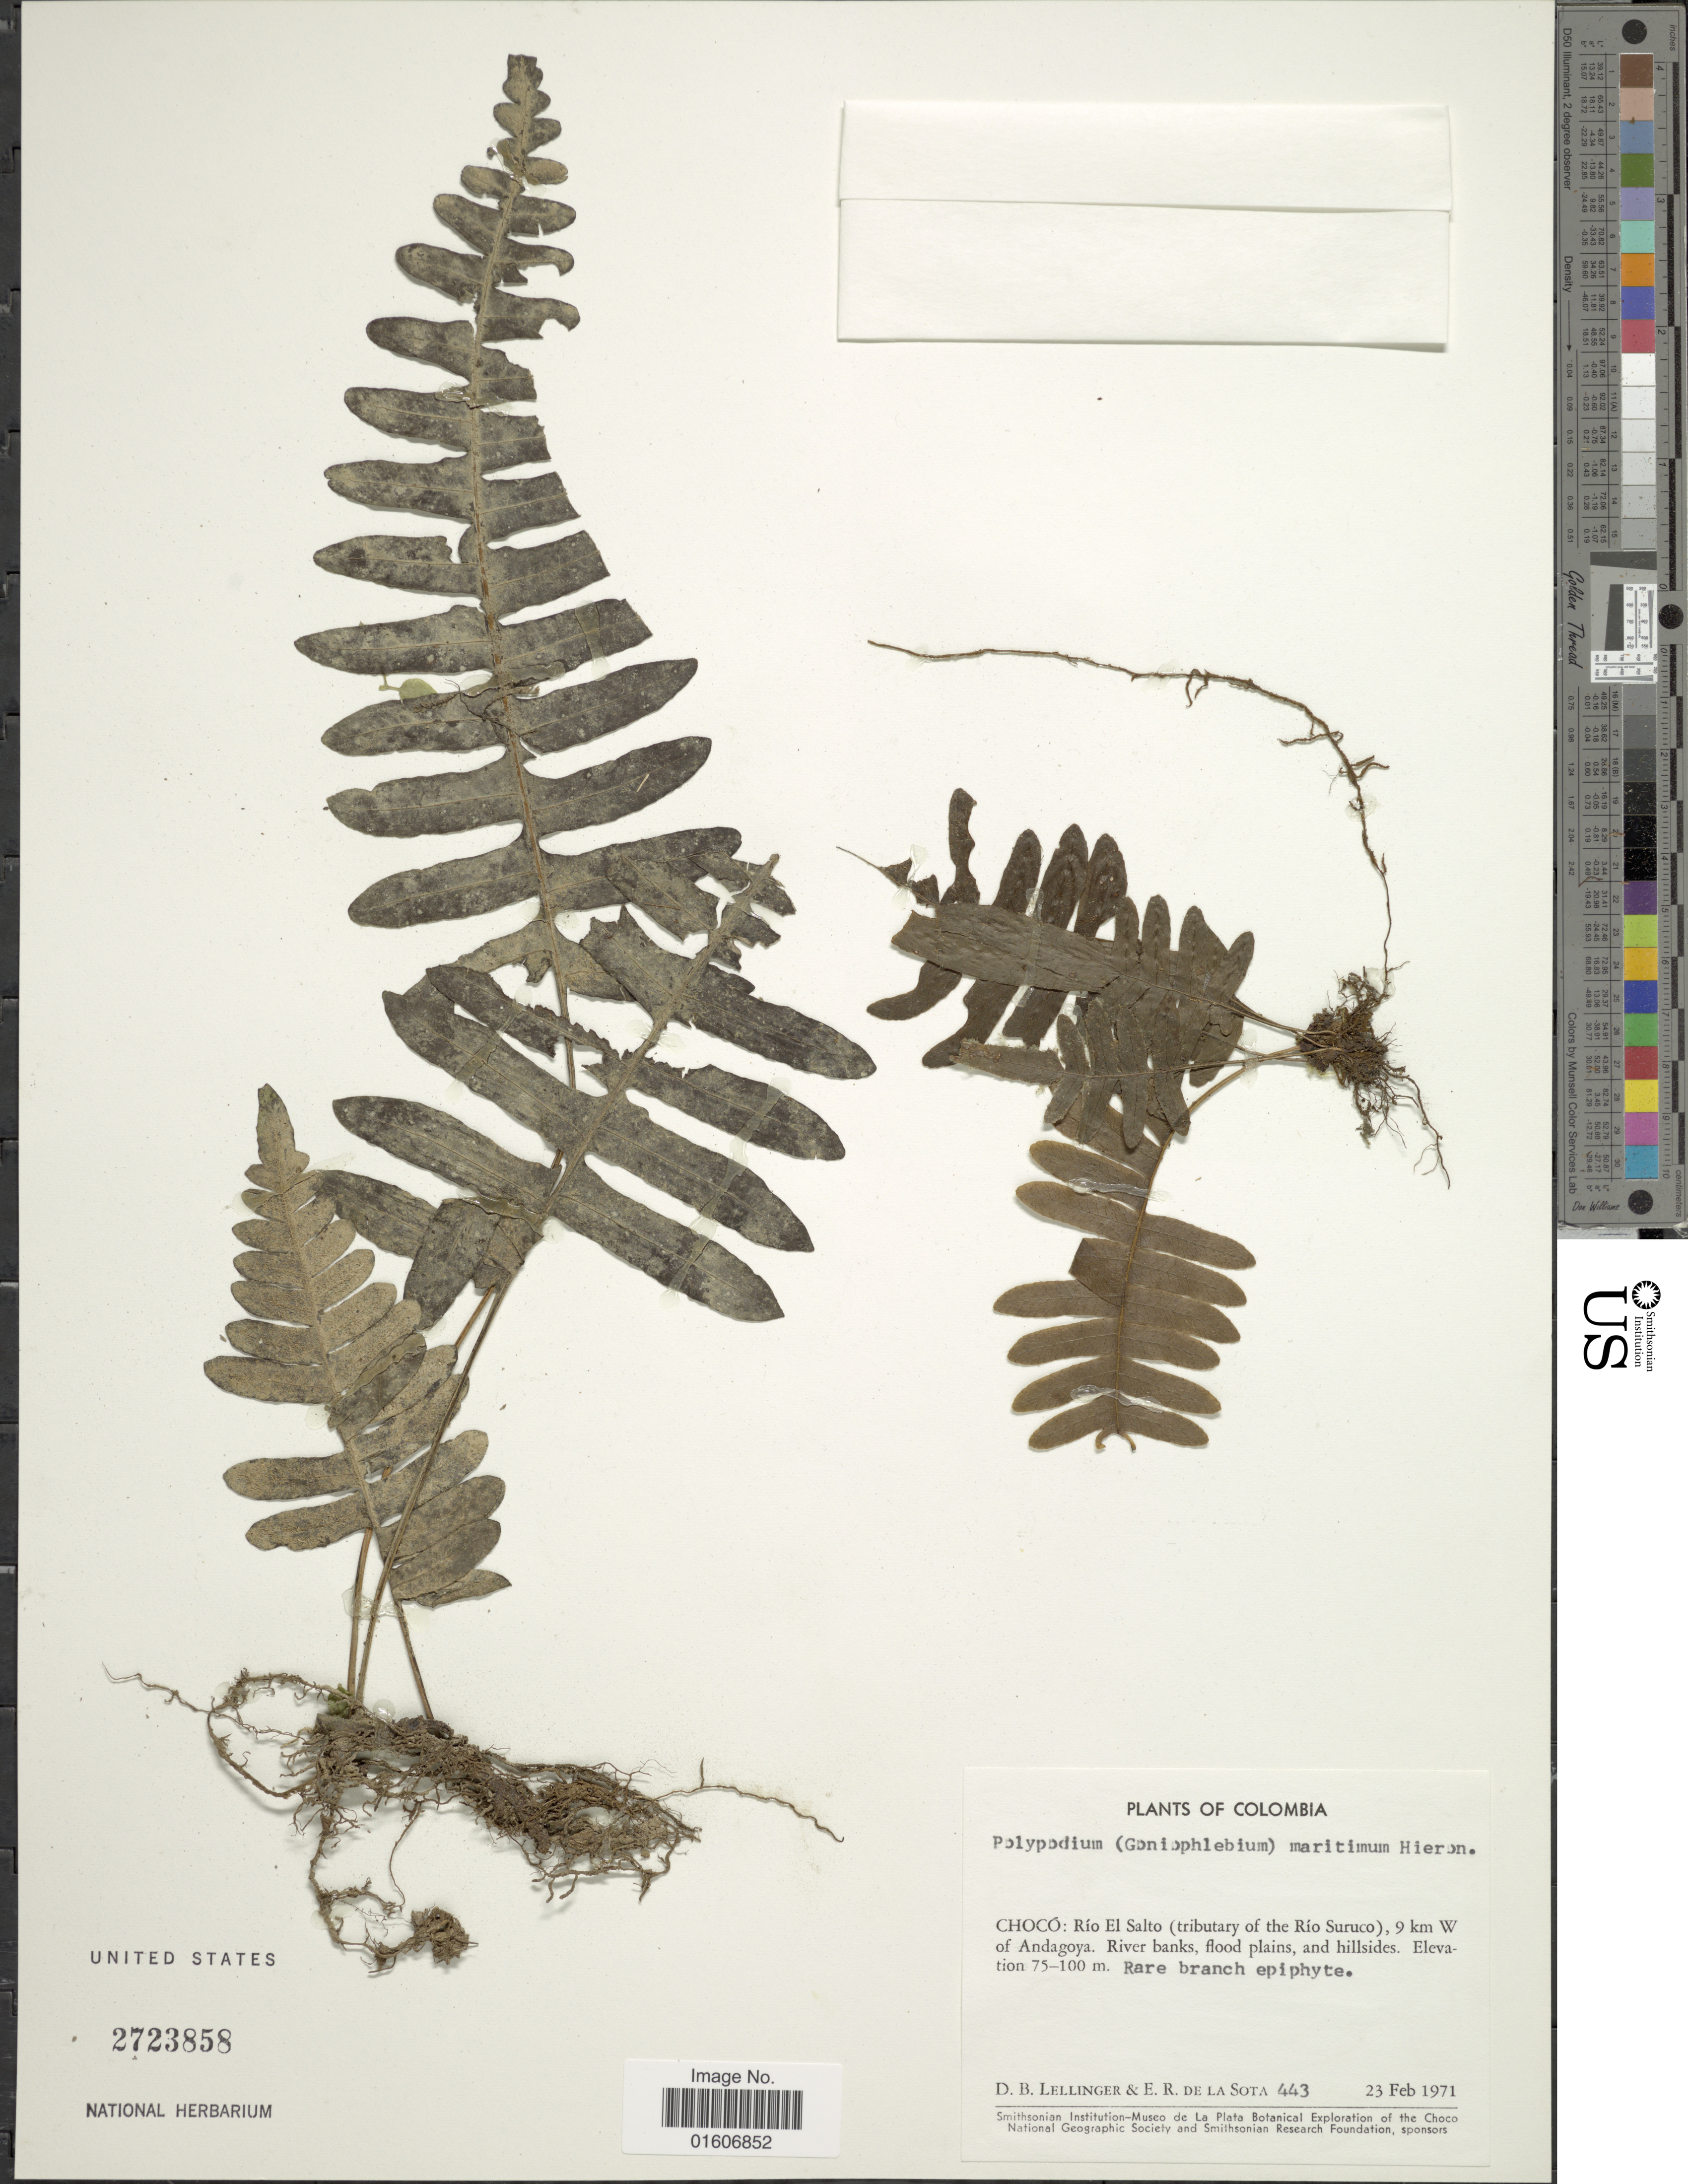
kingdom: Plantae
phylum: Tracheophyta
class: Polypodiopsida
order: Polypodiales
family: Polypodiaceae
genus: Serpocaulon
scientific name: Serpocaulon maritimum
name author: (Hieron.) A.R. Sm.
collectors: D. B. Lellinger & E. R. de la Sota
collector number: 443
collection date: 1971-02-23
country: Colombia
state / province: Chocó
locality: Río El Salto (tributary of the Río Suruco), 9 km W of Andagoya. River banks, flood plains, and hillsides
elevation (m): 75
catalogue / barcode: US 2723858